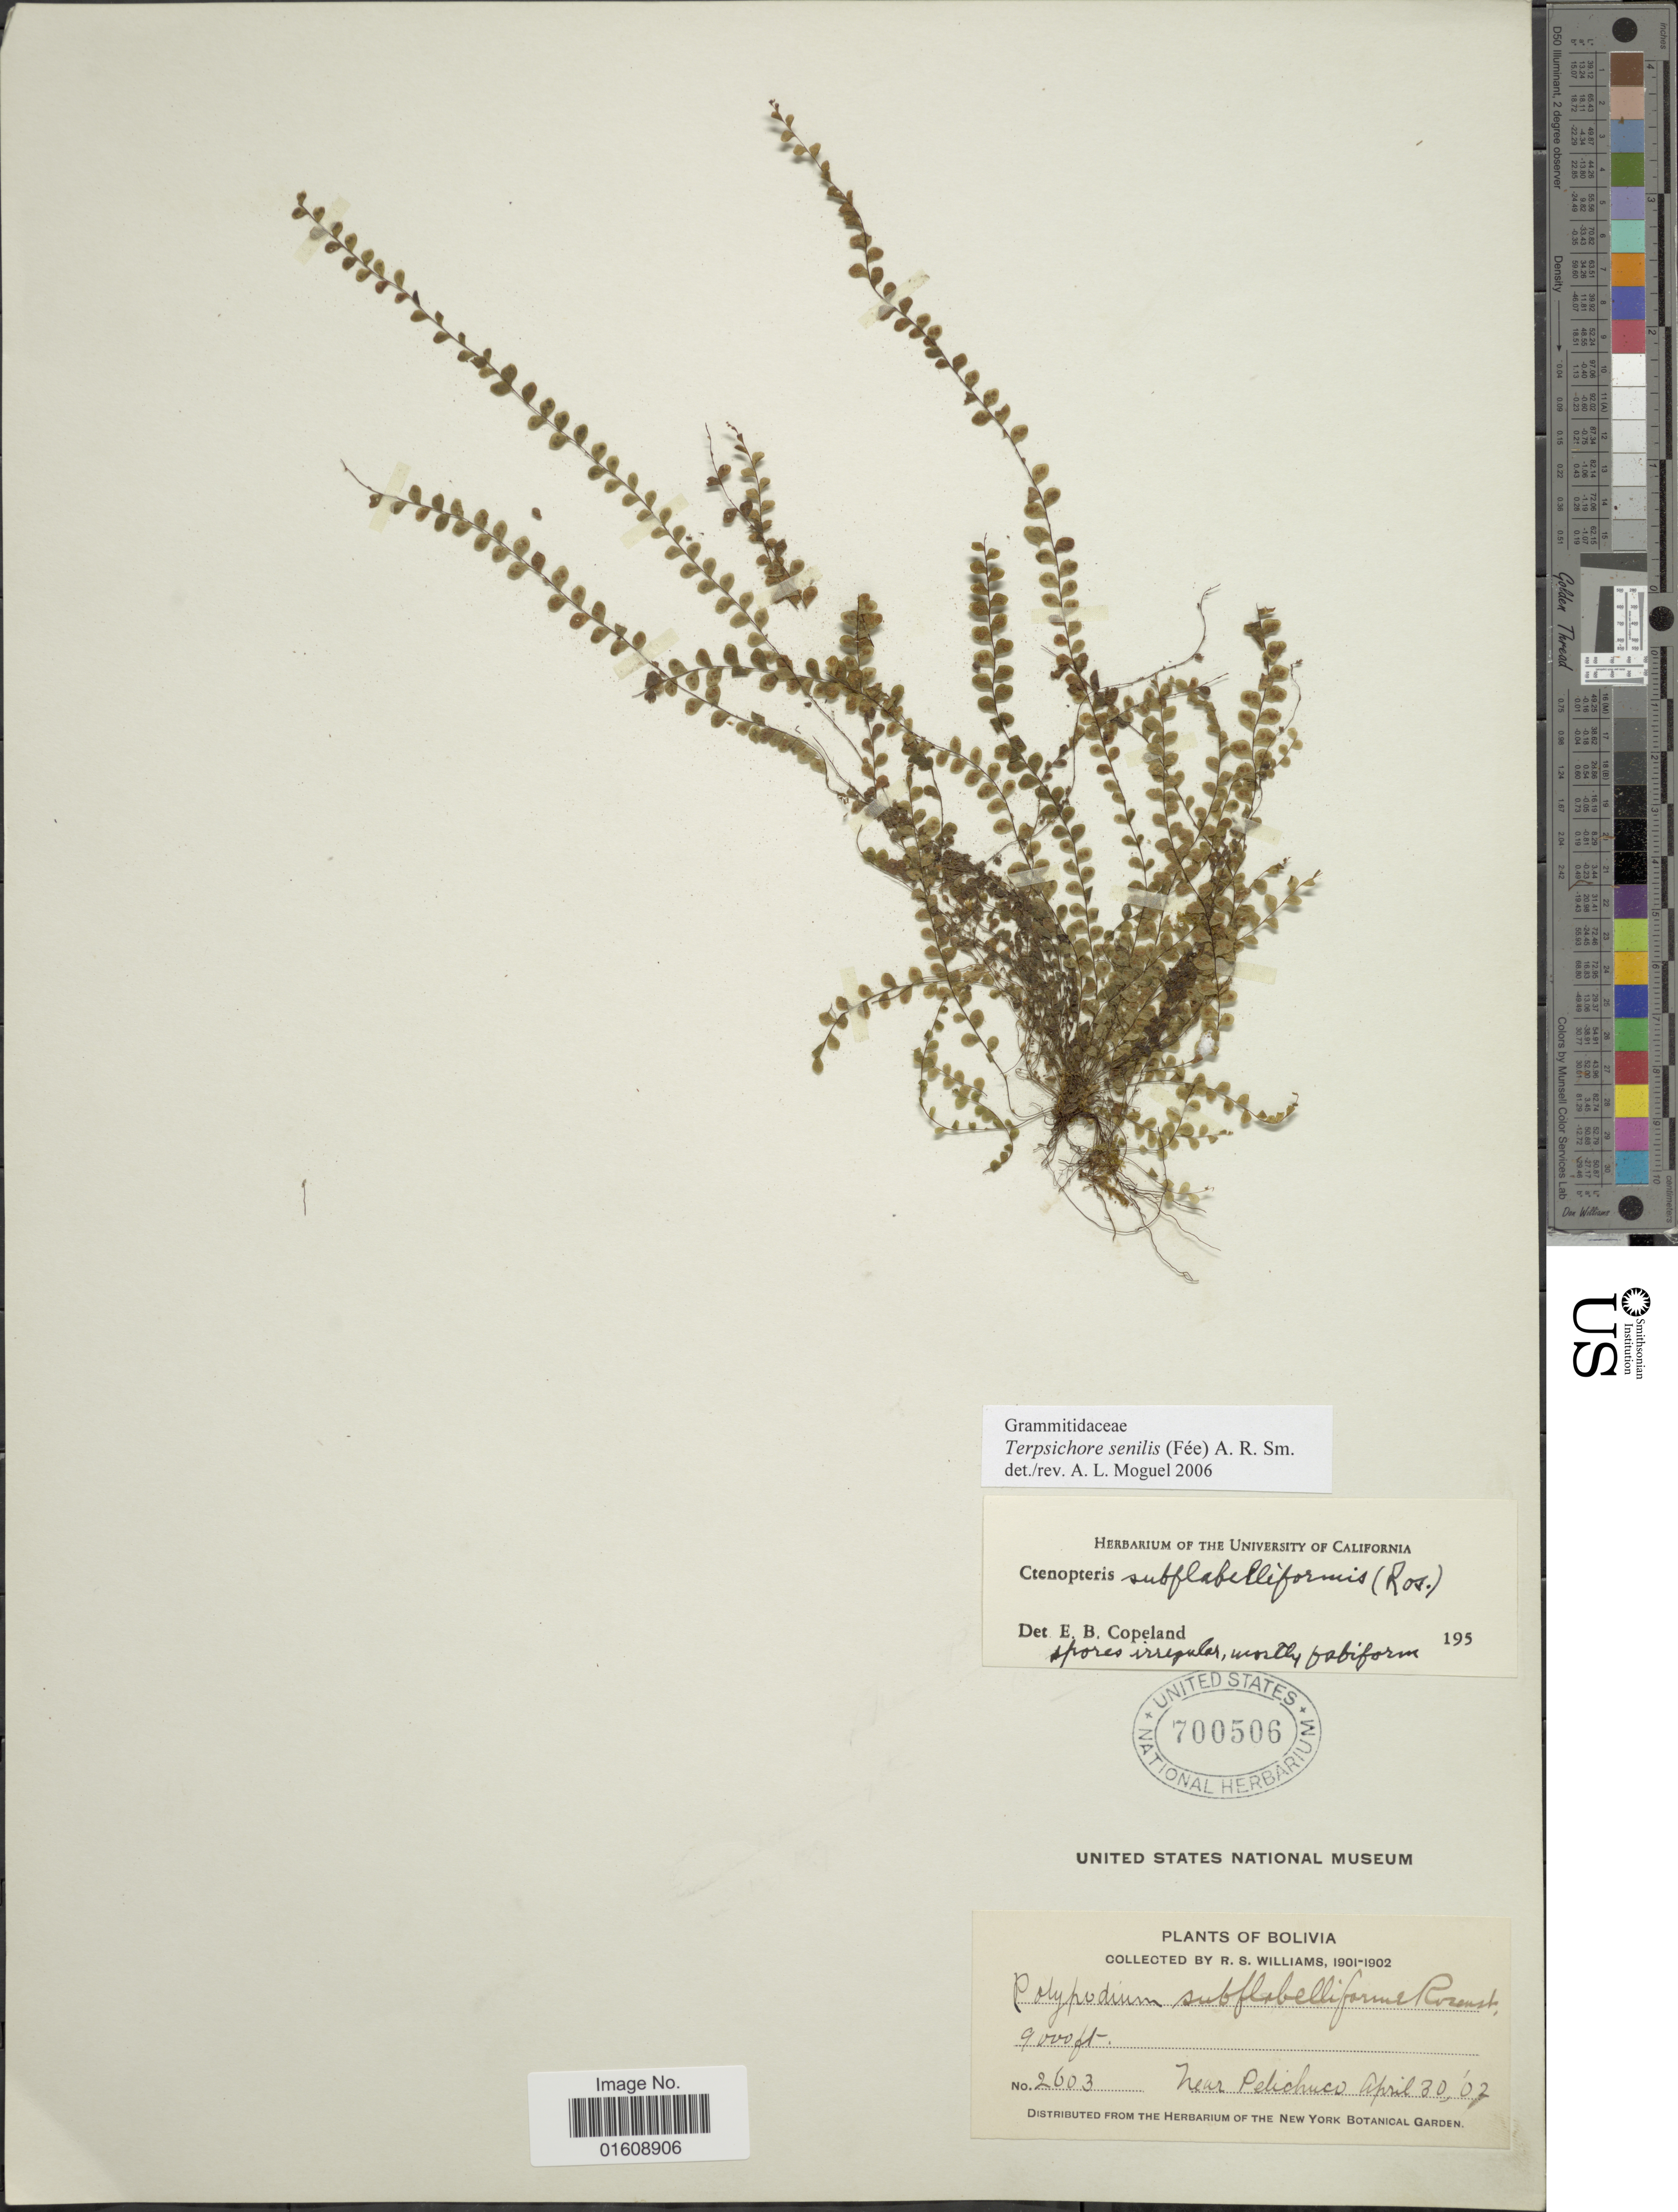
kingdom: Plantae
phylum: Tracheophyta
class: Polypodiopsida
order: Polypodiales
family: Polypodiaceae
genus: Alansmia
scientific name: Alansmia senilis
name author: (Fée) Moguel & M. Kessler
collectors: R. S. Williams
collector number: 2603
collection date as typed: April 30, '02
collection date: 1902-04-30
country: Bolivia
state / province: La Paz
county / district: Franz Tamayo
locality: Near Pelechuco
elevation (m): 2743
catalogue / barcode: US 700506